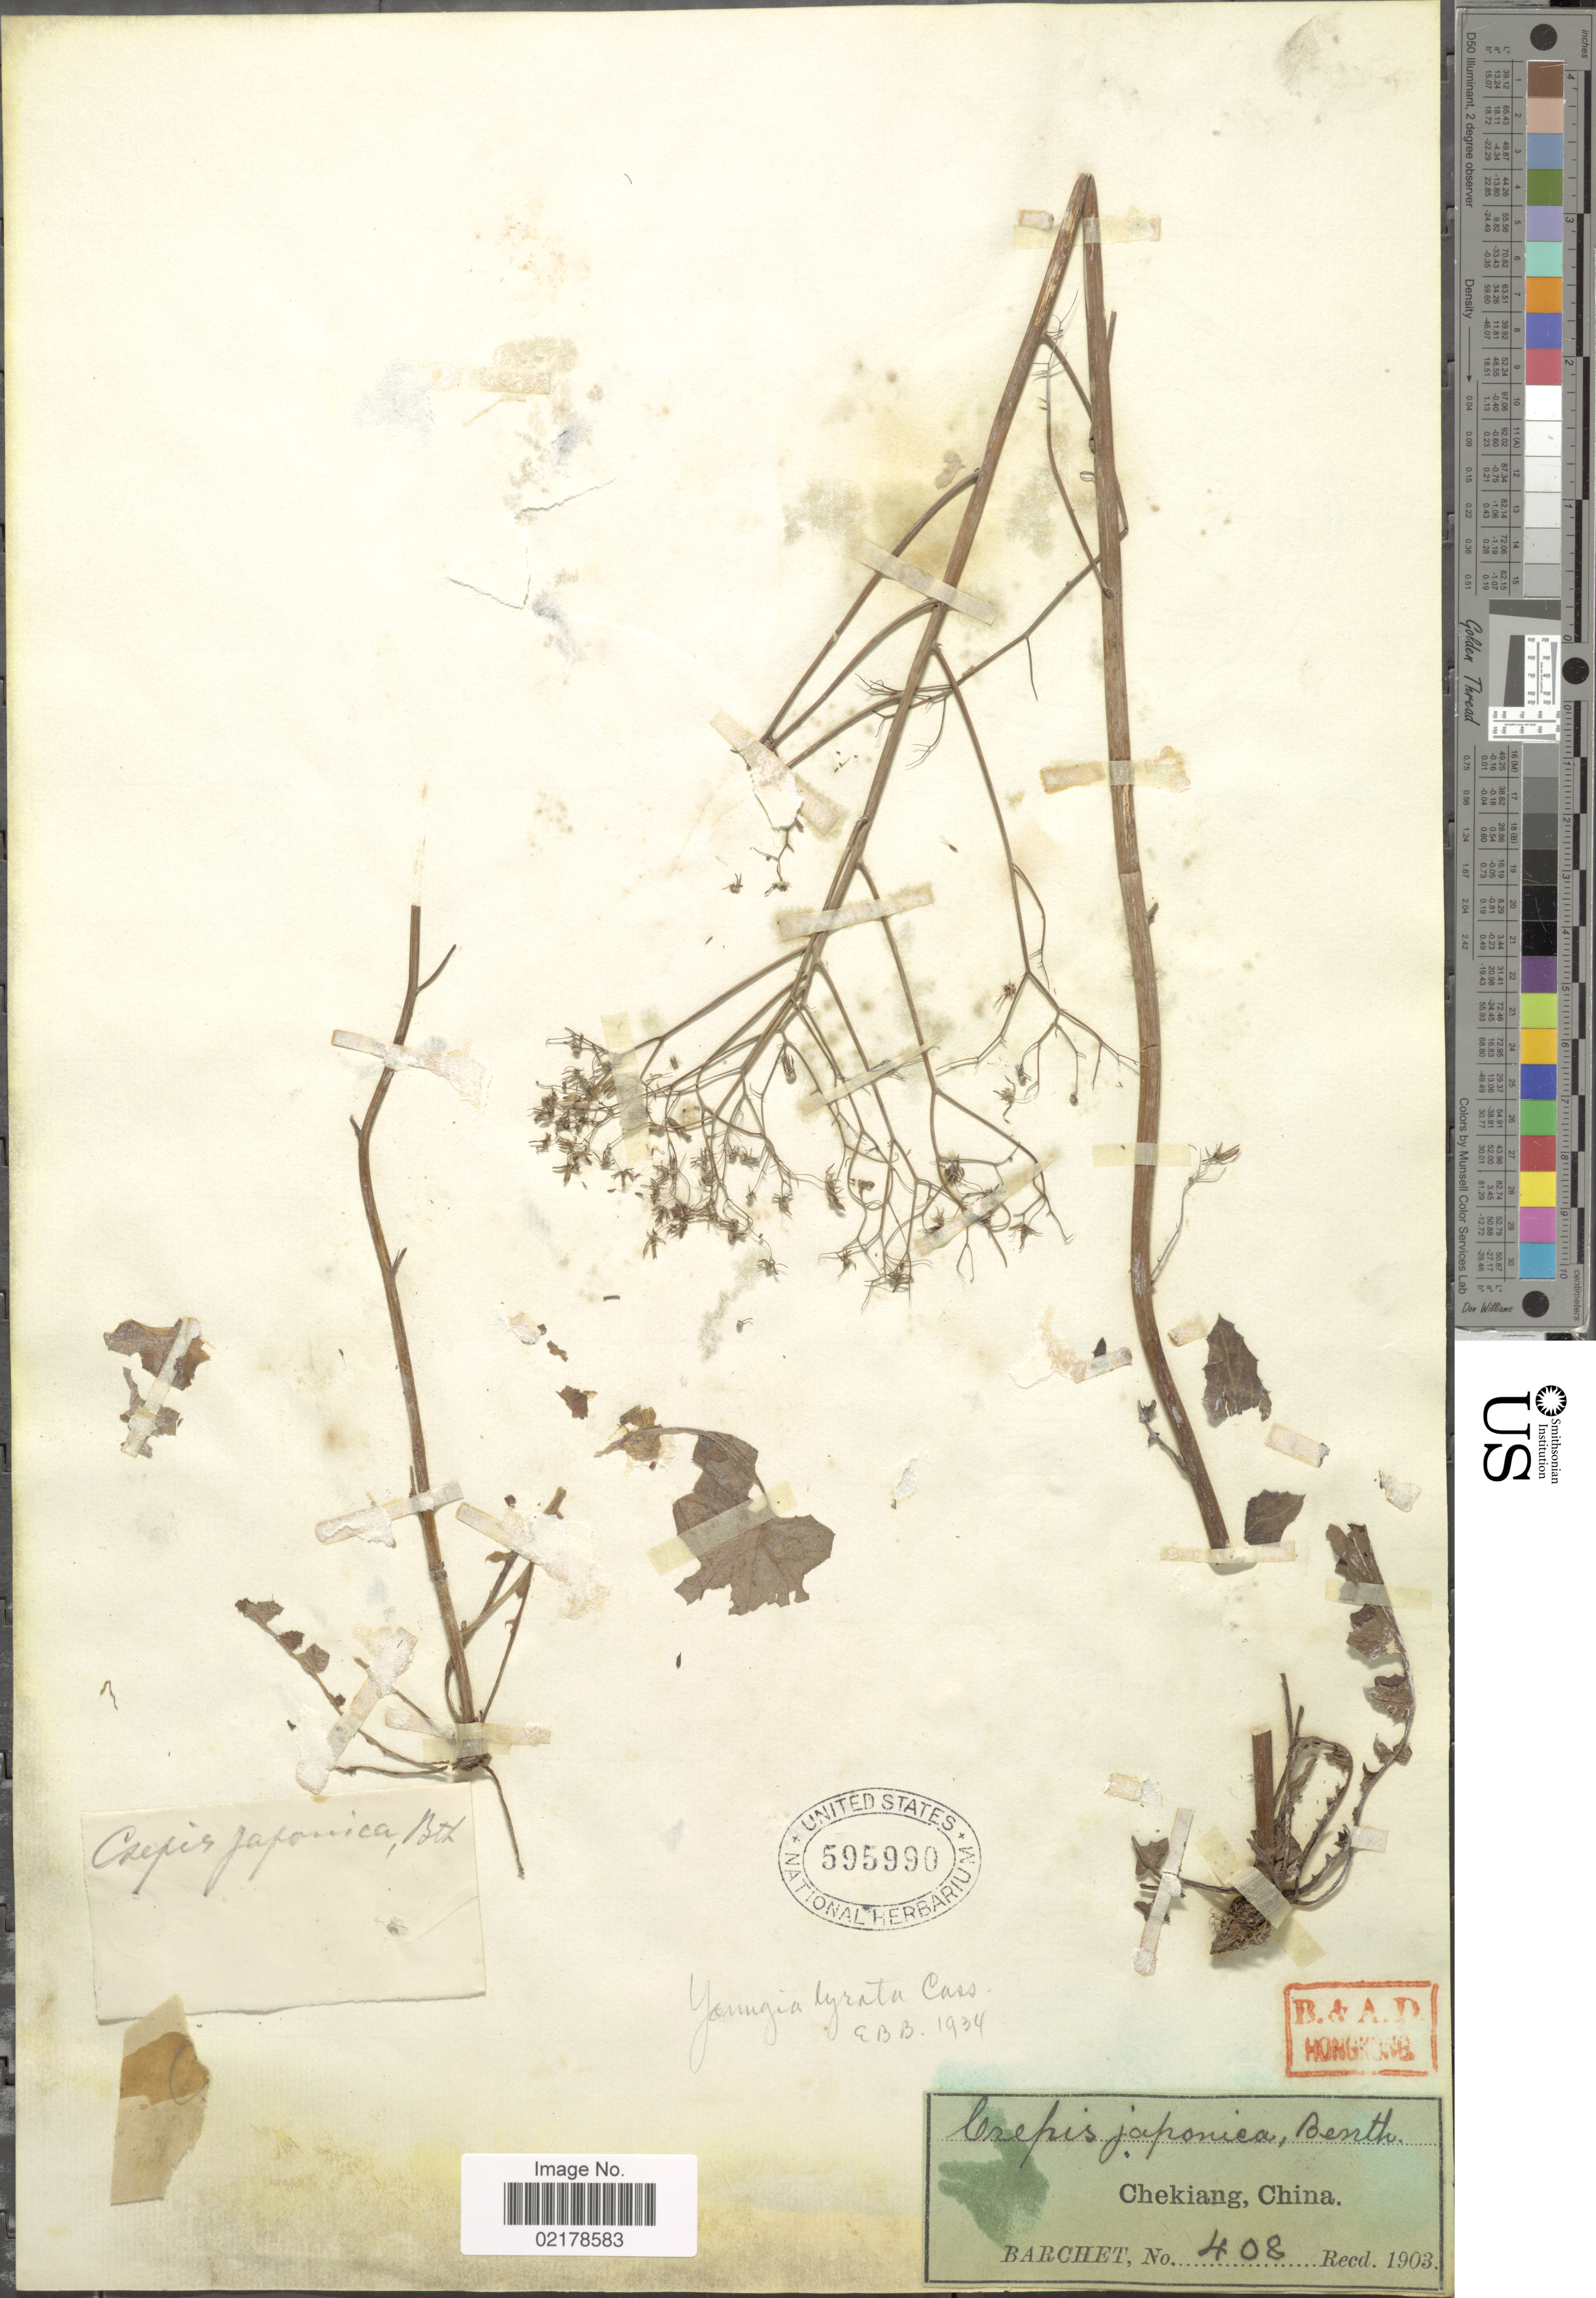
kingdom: Plantae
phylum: Tracheophyta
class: Magnoliopsida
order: Asterales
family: Asteraceae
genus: Youngia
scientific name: Youngia japonica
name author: (L.) DC.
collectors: S. P. Barchet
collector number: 408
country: China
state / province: Zhejiang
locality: Chekiang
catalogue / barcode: US 595990